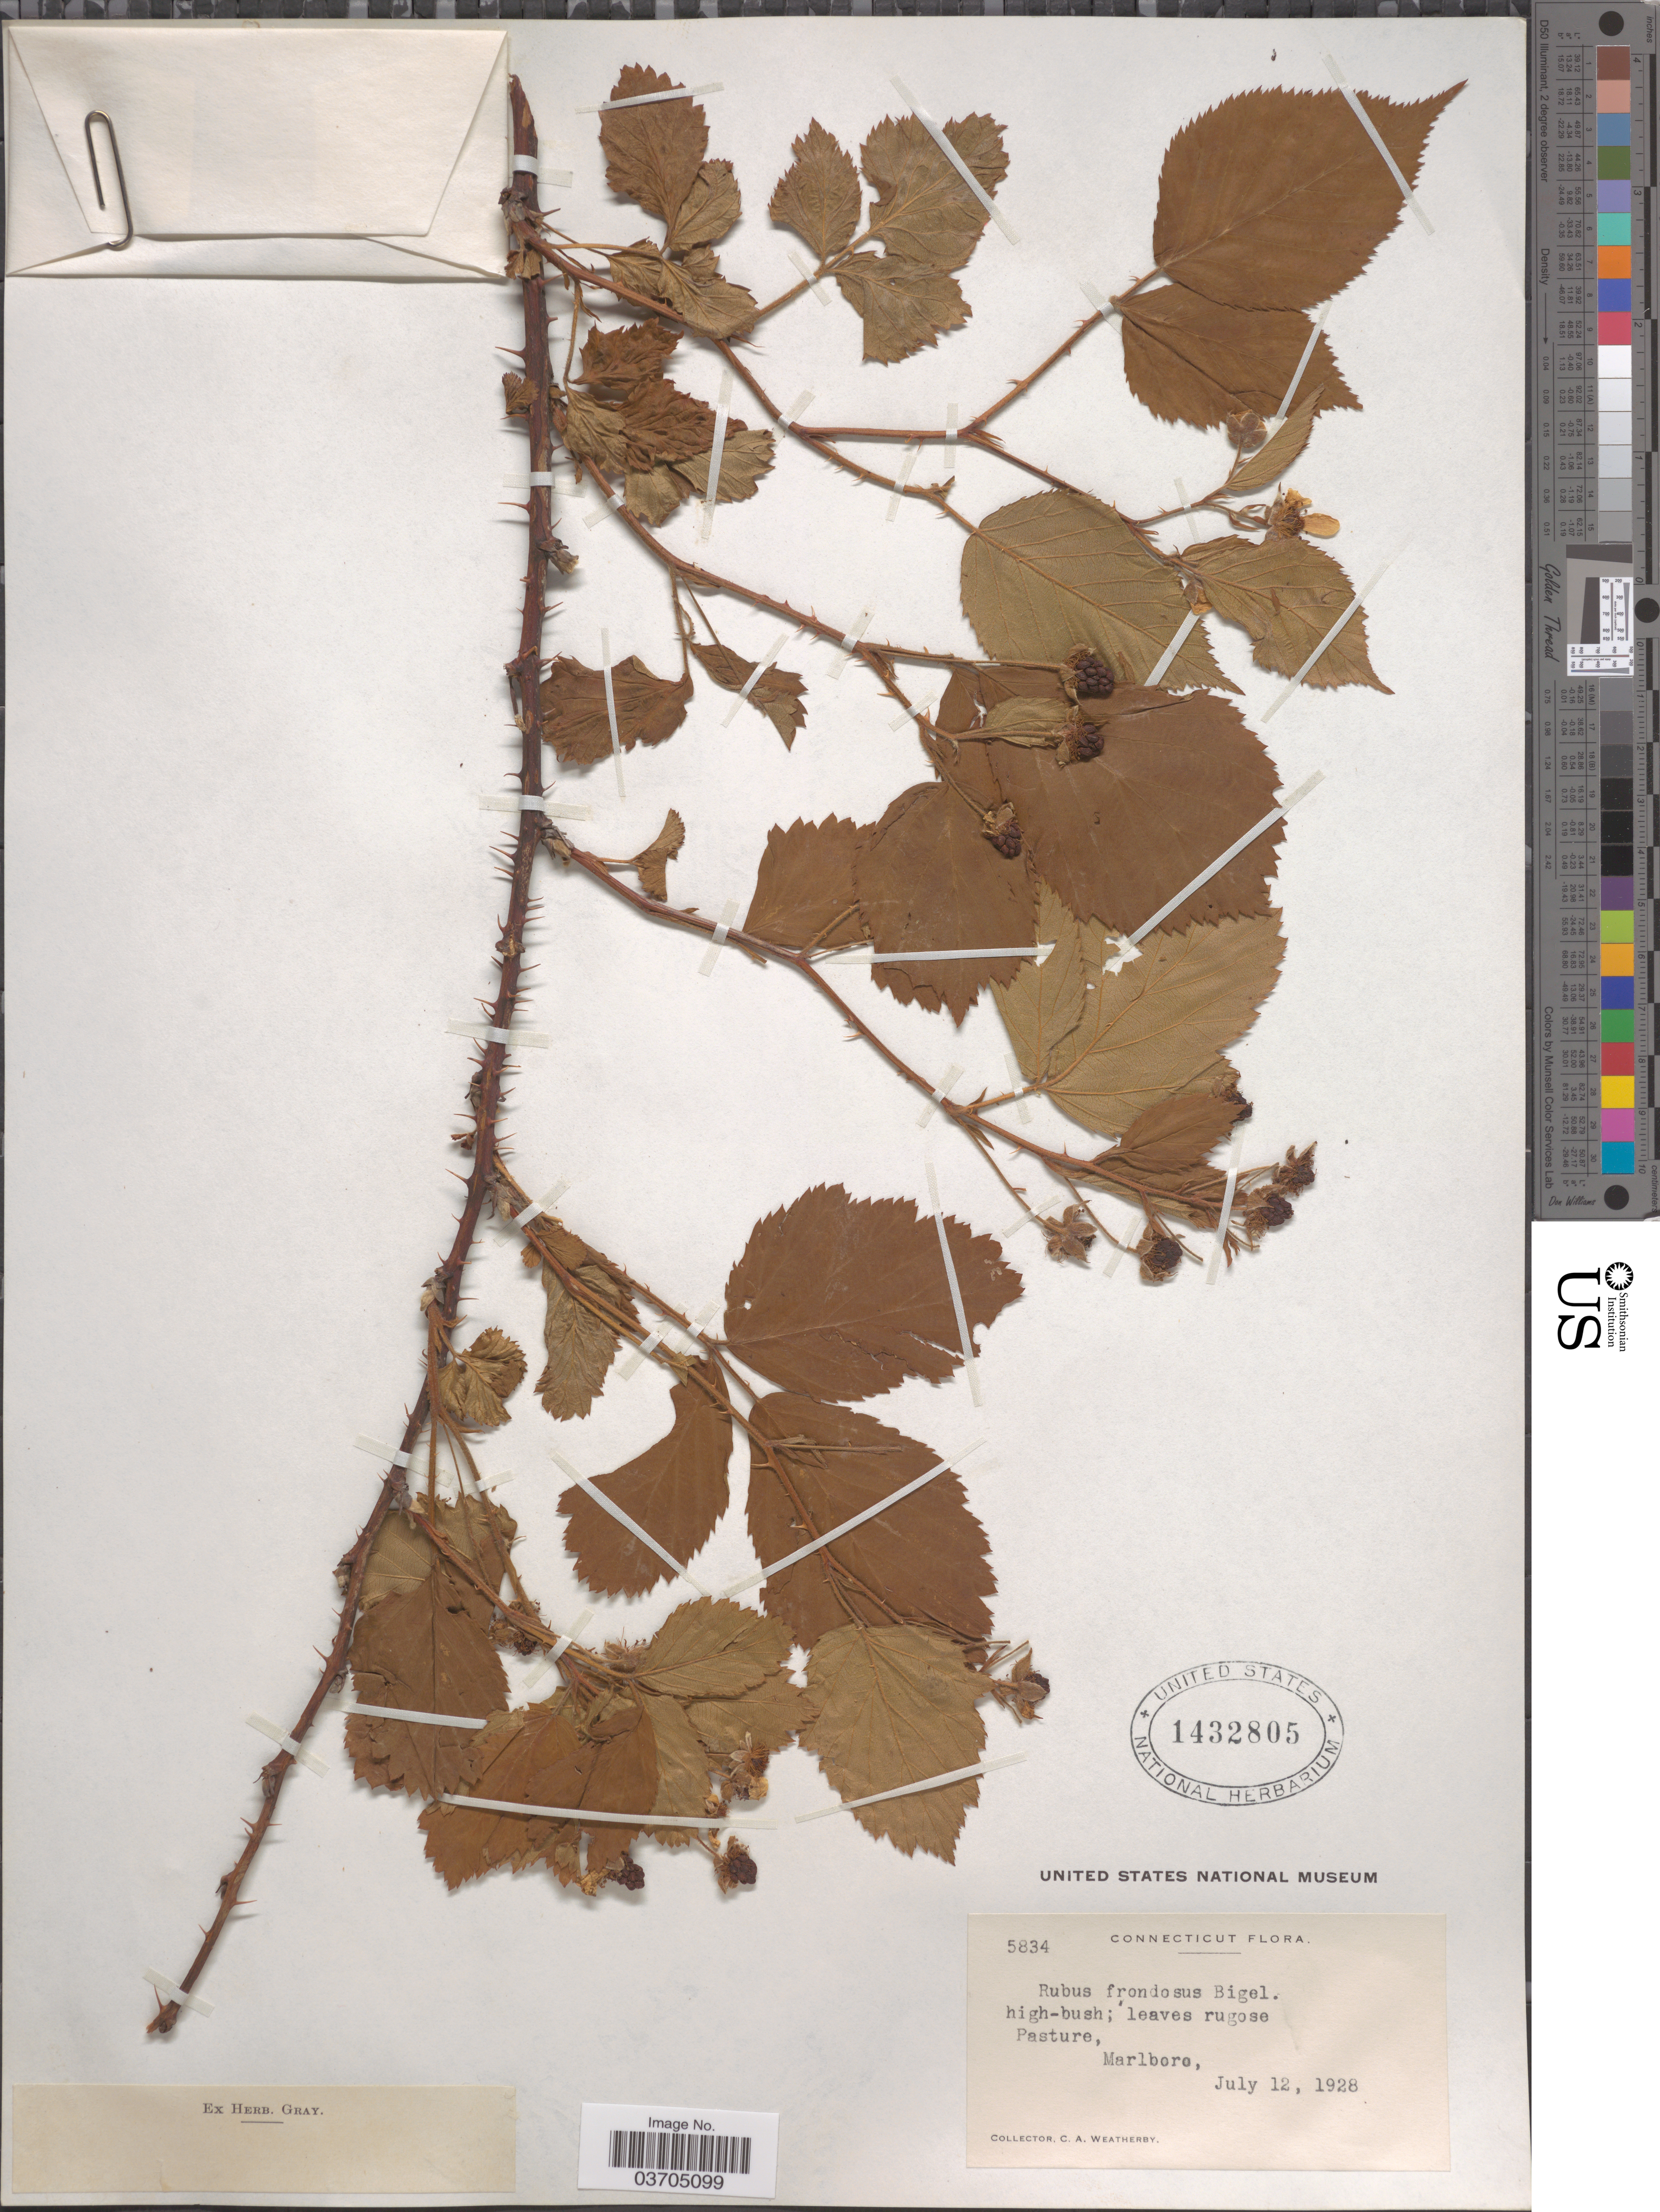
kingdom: Plantae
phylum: Tracheophyta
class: Magnoliopsida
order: Rosales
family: Rosaceae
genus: Rubus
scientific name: Rubus frondosus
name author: Bigelow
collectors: C. A. Weatherby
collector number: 5834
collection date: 1928-07-12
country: United States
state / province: Connecticut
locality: Marlboro.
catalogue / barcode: US 1432805